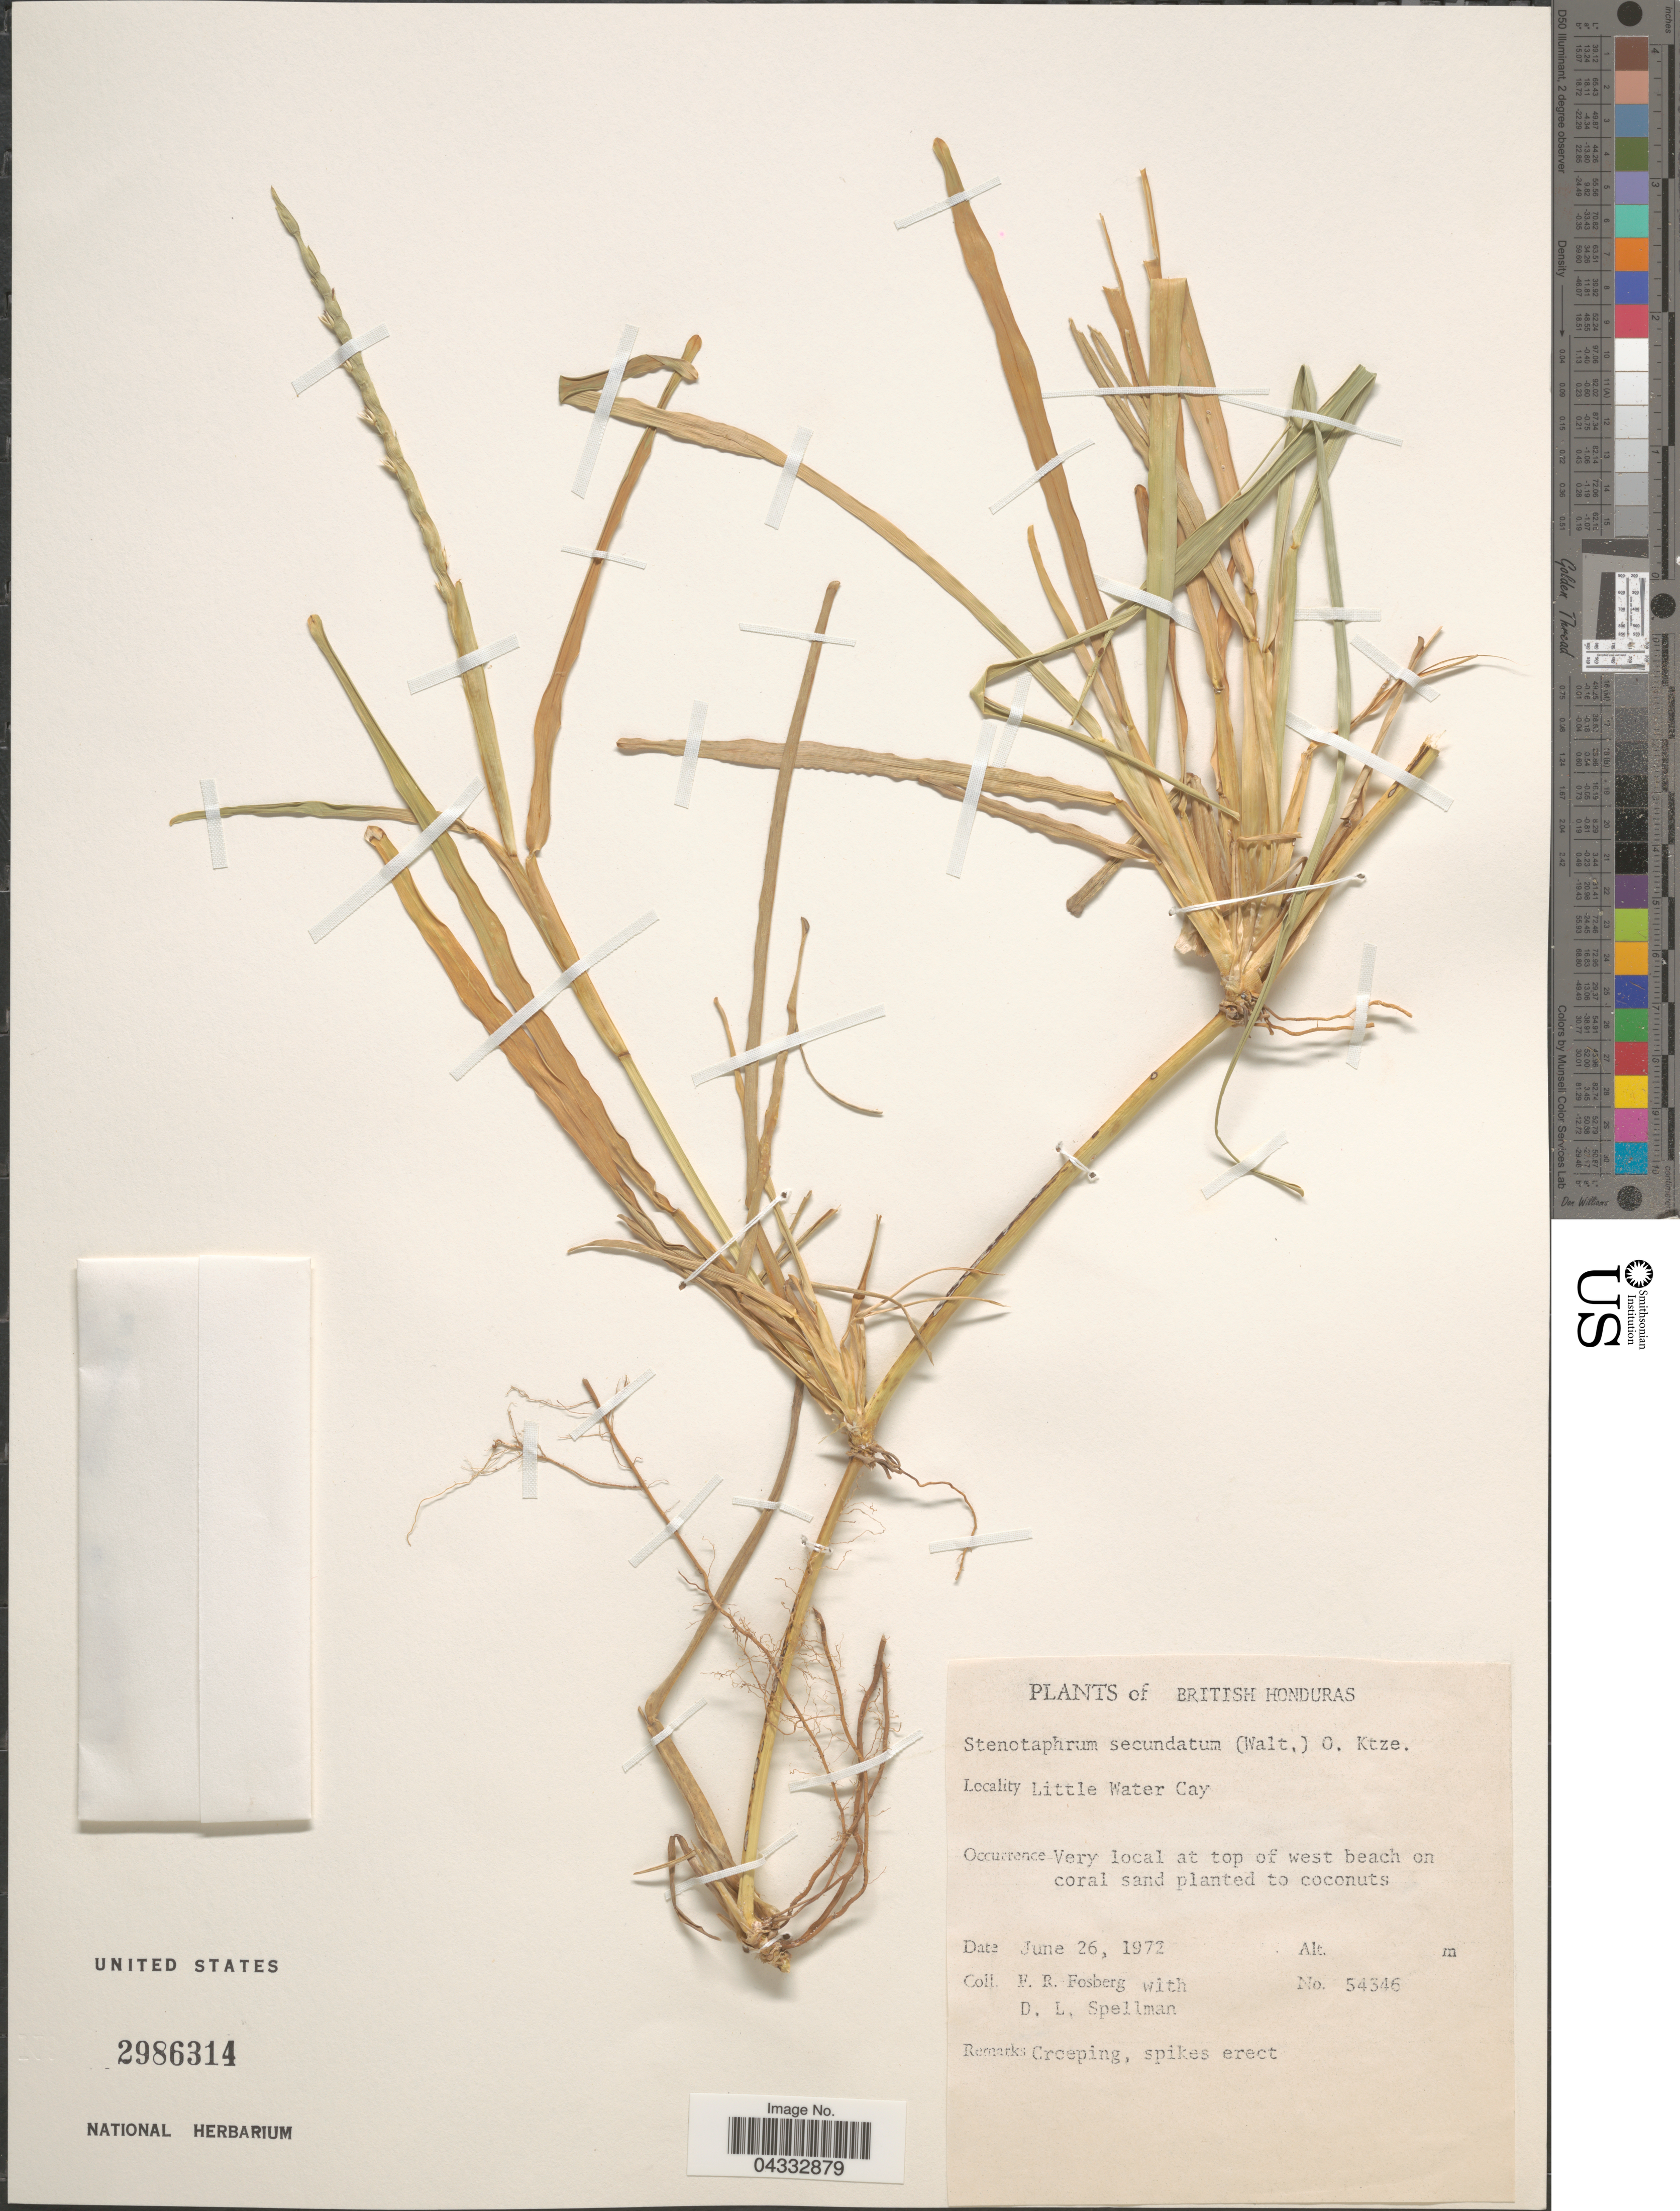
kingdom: Plantae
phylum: Tracheophyta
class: Liliopsida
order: Poales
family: Poaceae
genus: Stenotaphrum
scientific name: Stenotaphrum secundatum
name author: (Walter) Kuntze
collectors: F. R. Fosberg & D. L. Spellman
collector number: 54346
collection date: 1972-06-26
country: Belize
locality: British Honduras. Little Water Cay.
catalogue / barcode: US 2986314